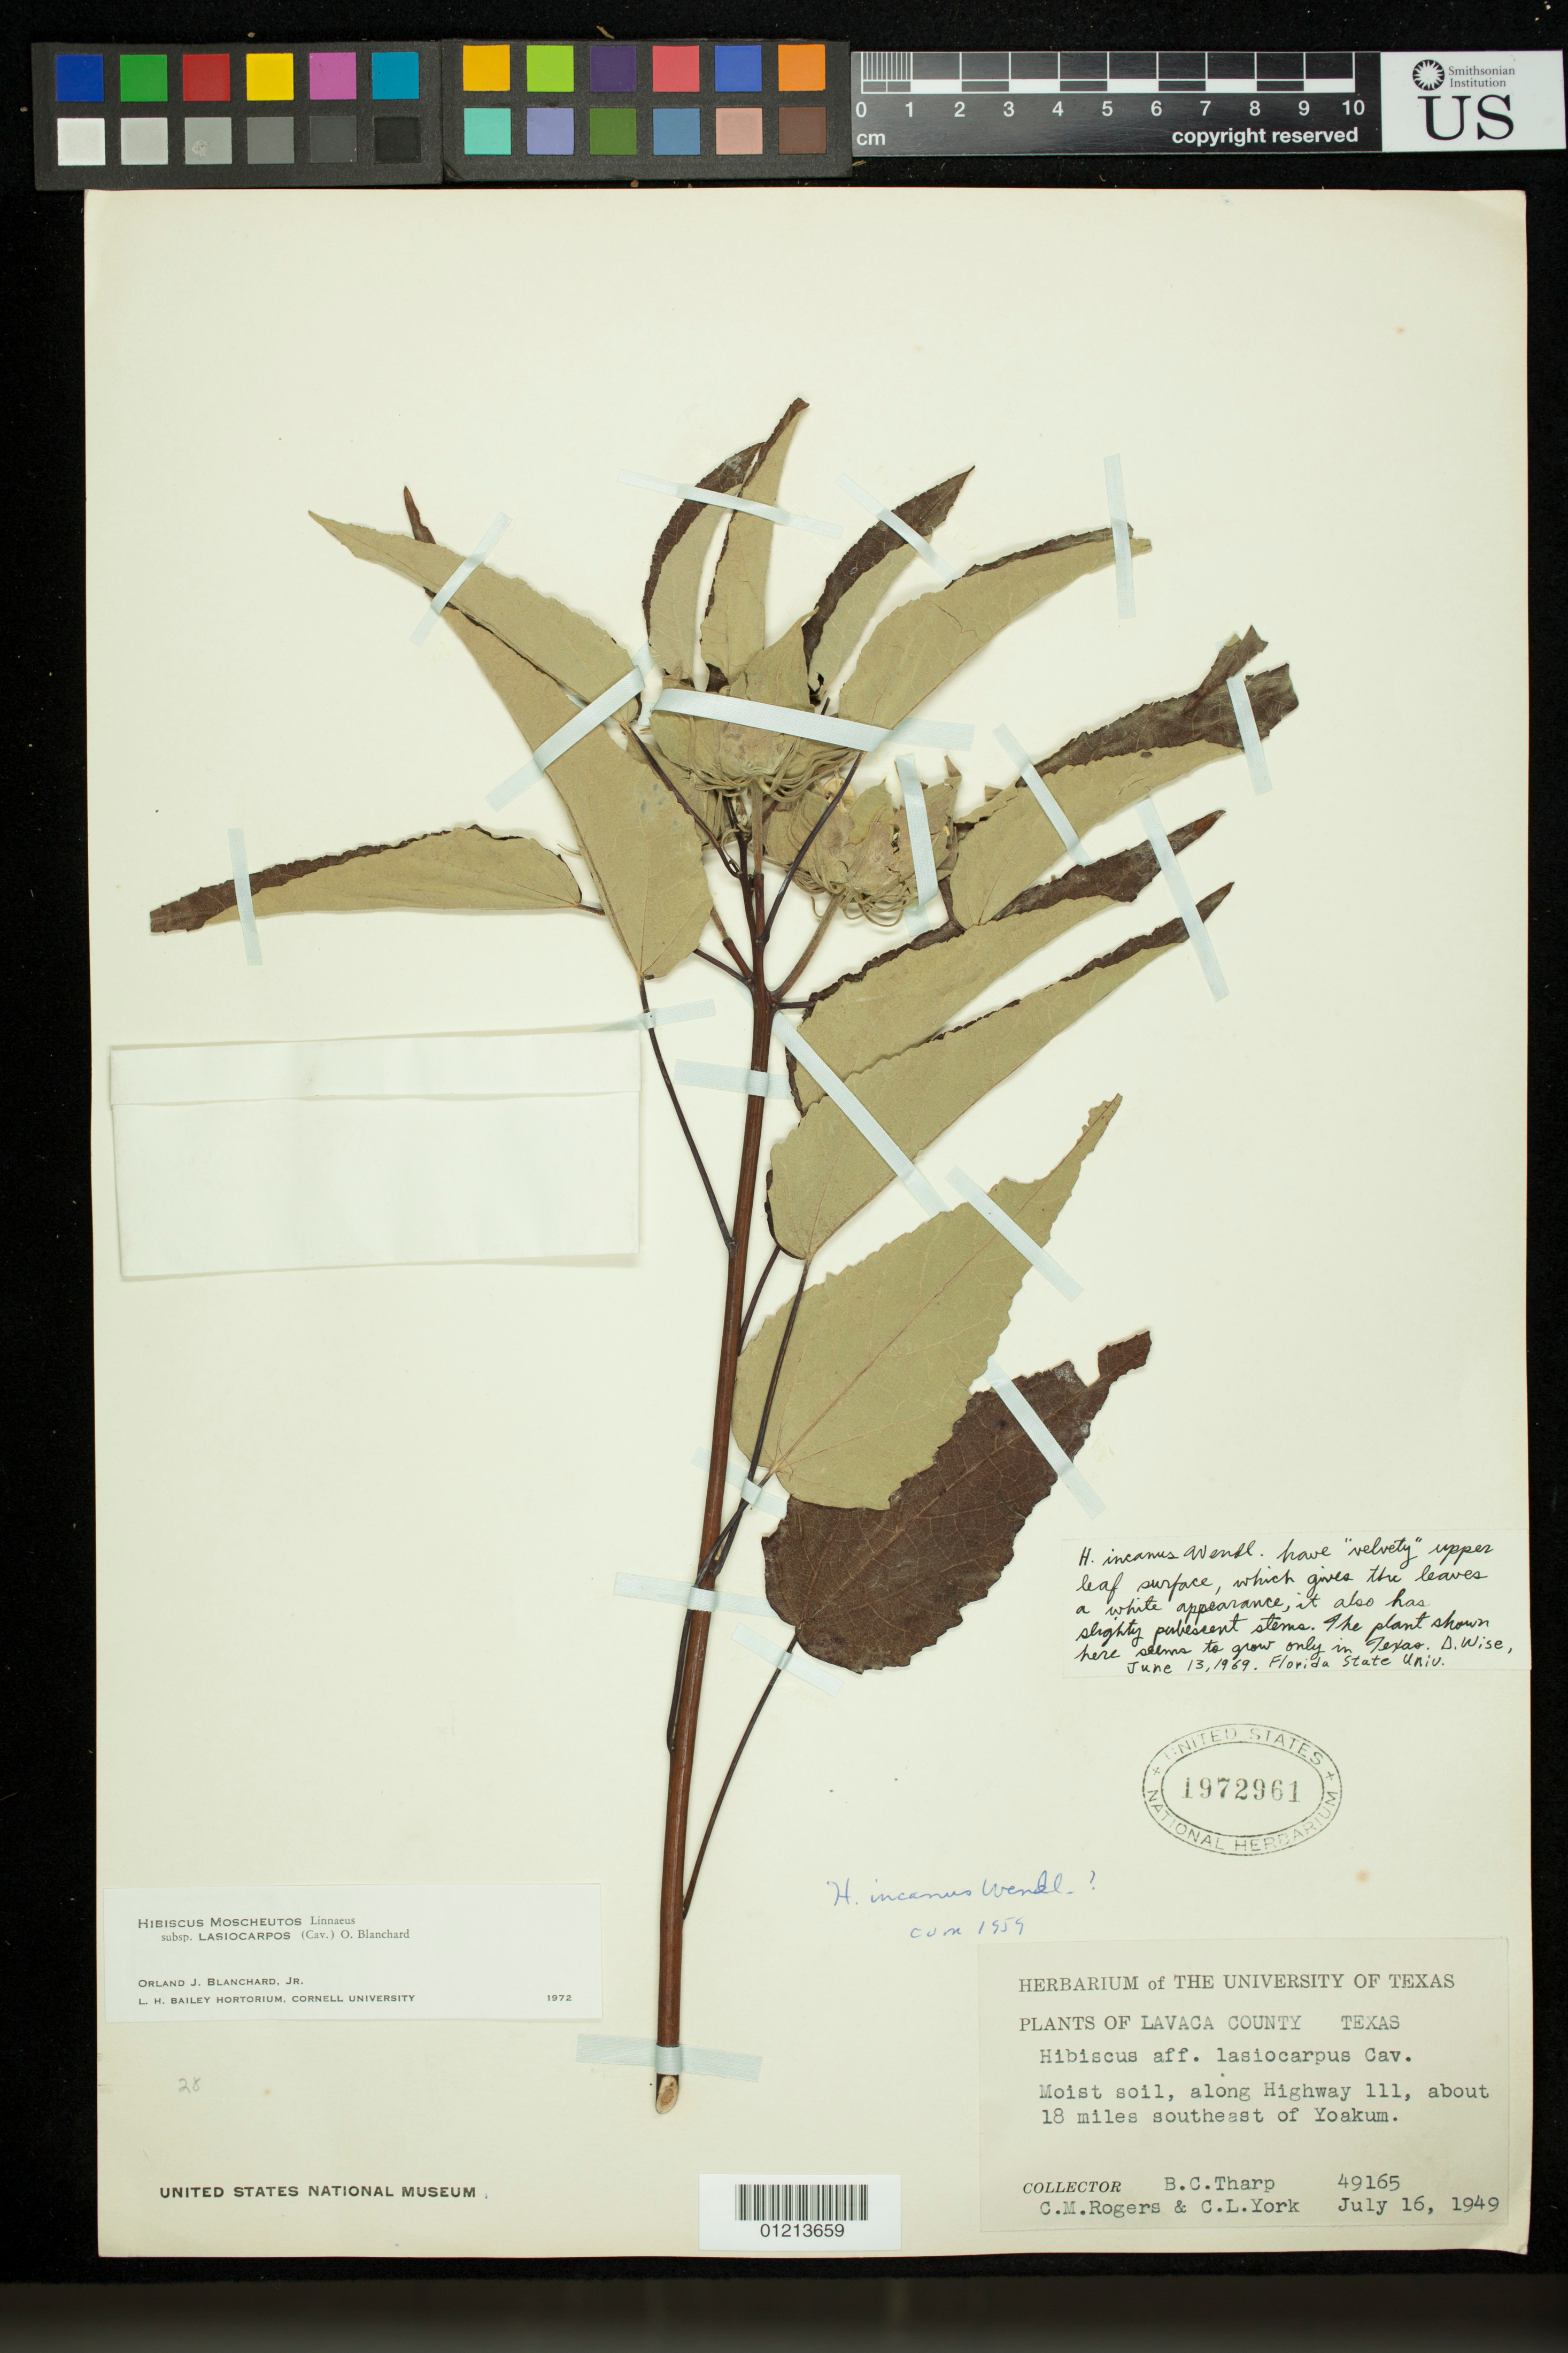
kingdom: Plantae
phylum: Tracheophyta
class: Magnoliopsida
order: Malvales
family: Malvaceae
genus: Hibiscus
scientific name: Hibiscus moscheutos subsp. lasiocarpos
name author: (Cav.) O.J. Blanch.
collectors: B. C. Tharp, C. M. Rogers & C. L. York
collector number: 49165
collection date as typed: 16 Jul 1949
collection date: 1949-07-16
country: United States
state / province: Texas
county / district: Lavaca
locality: Lavaca County. Along Highway 111, about 18 miles southeast of Yoakum.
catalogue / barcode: US 1972961